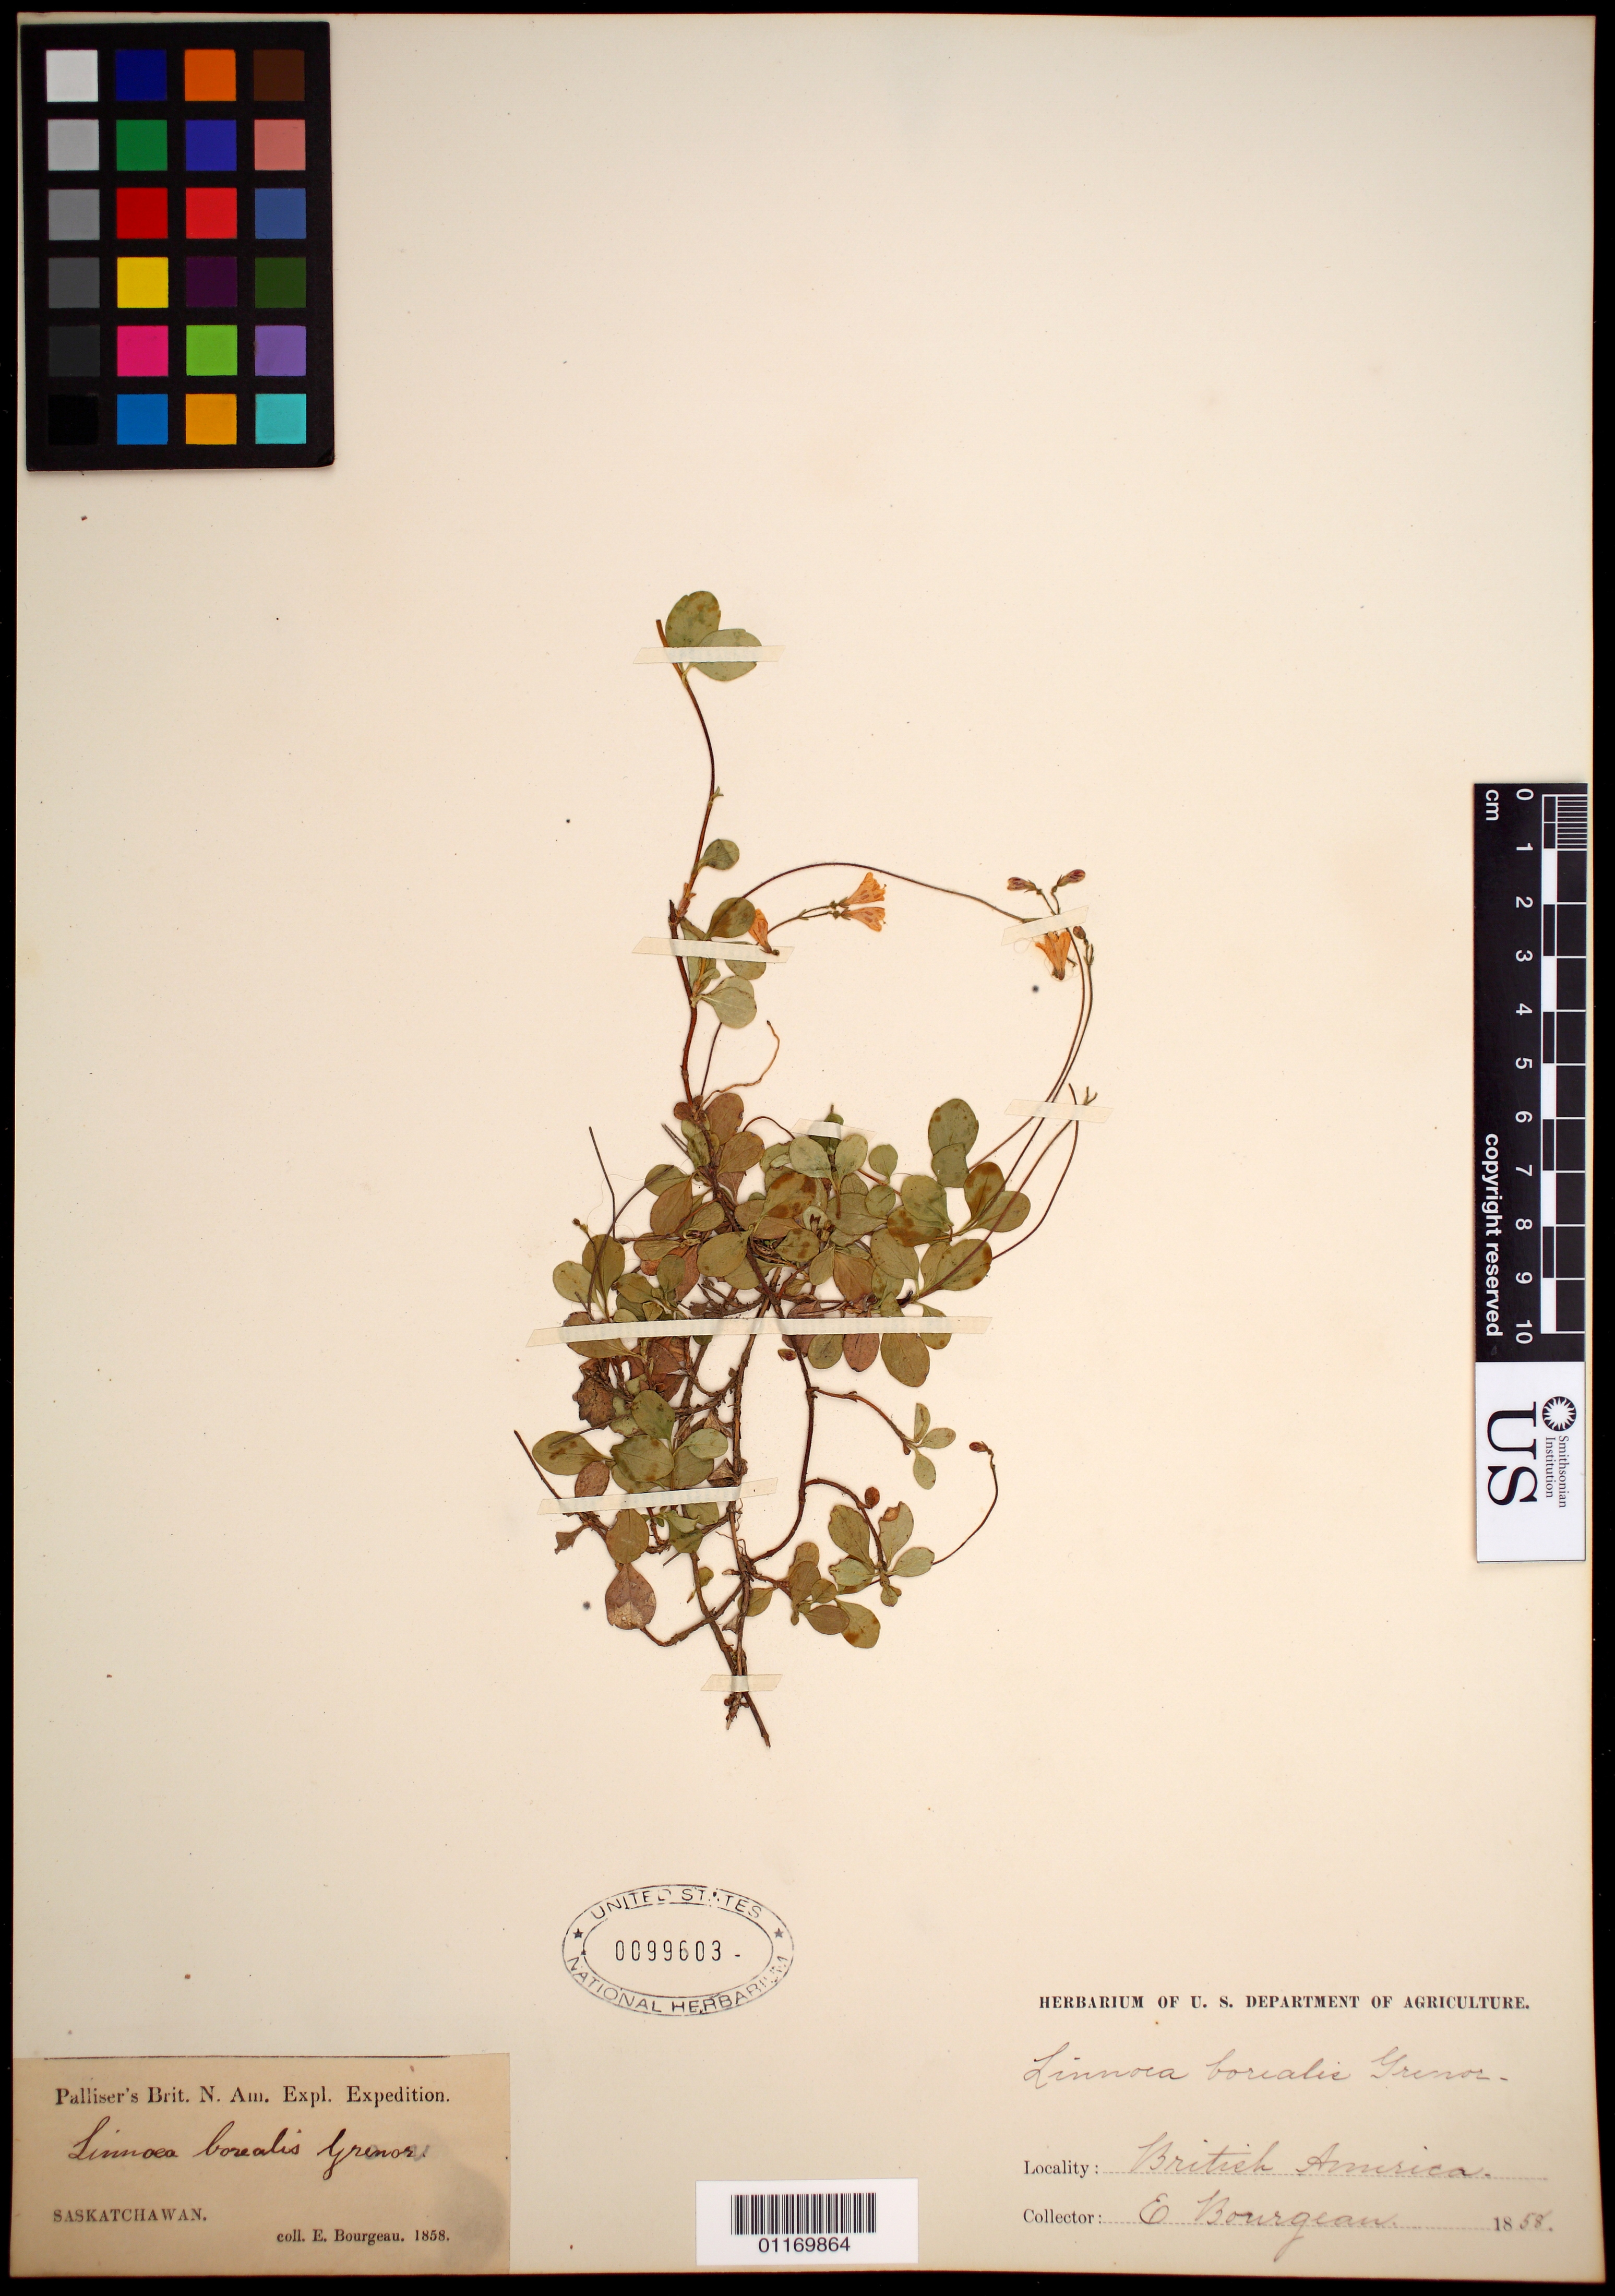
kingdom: Plantae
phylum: Tracheophyta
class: Magnoliopsida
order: Dipsacales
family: Caprifoliaceae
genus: Linnaea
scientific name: Linnaea borealis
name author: L.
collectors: E. Bourgeau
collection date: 1858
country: Canada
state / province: Saskatchewan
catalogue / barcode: US 99603